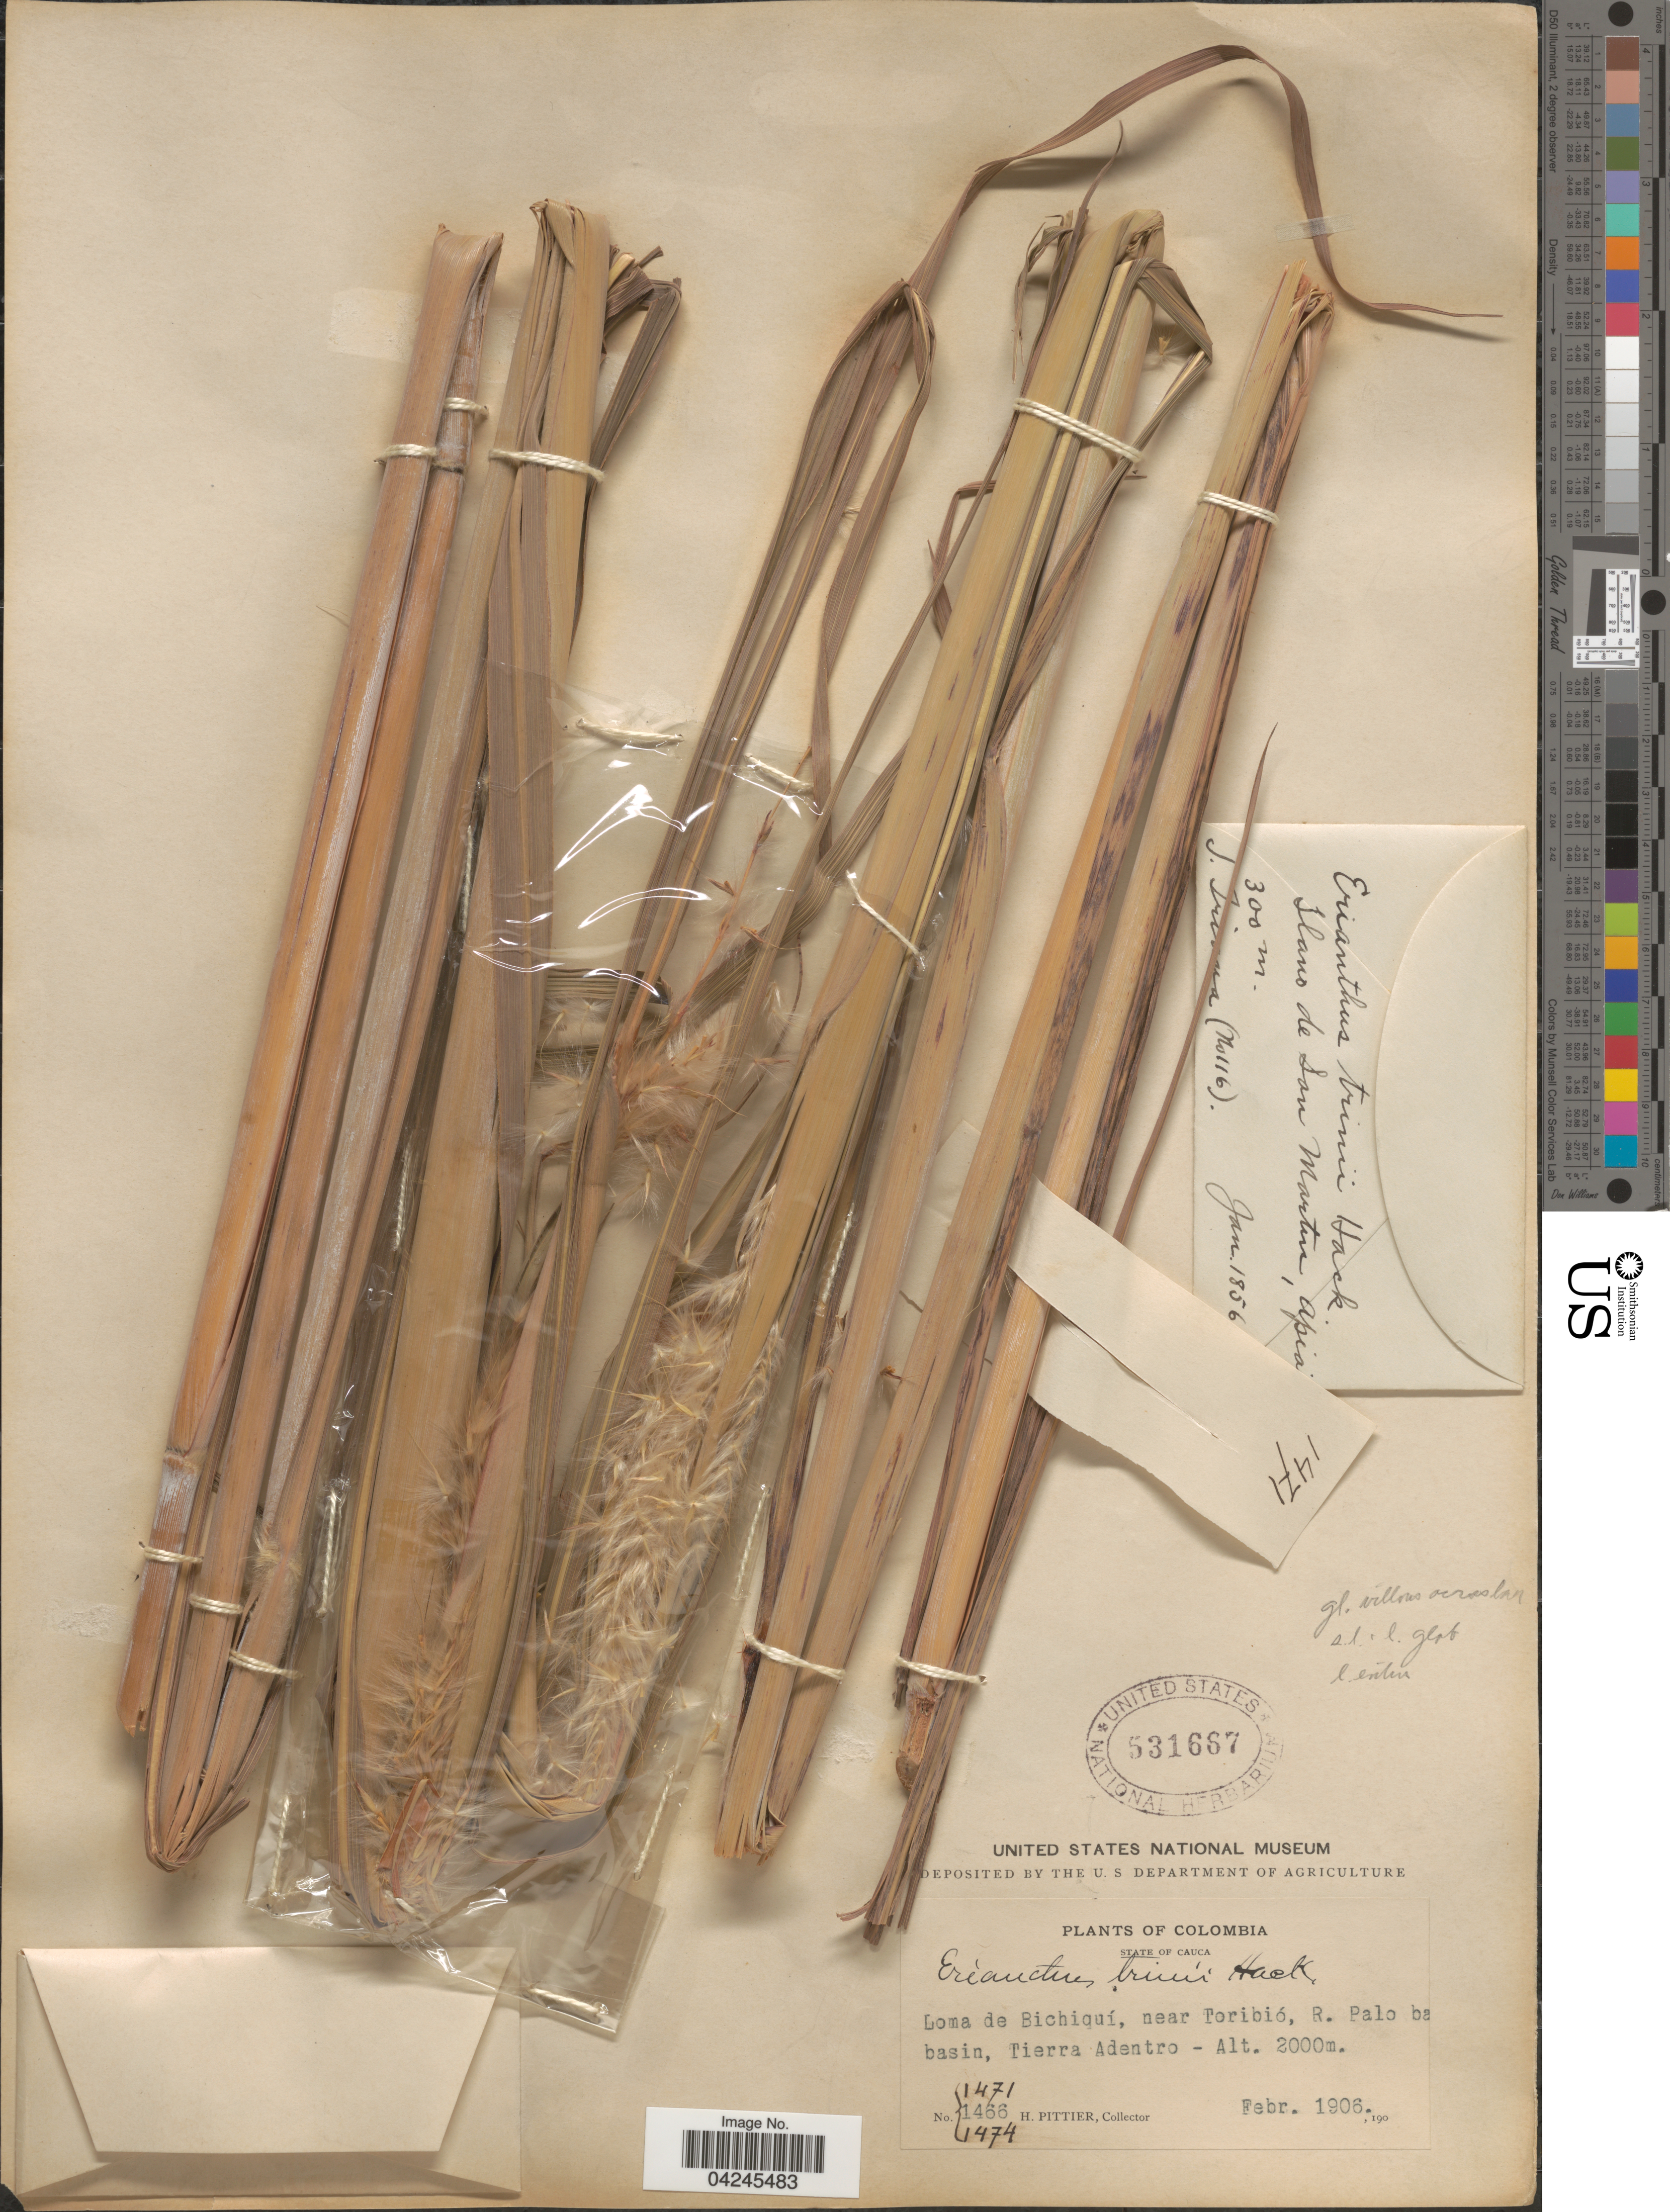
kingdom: Plantae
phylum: Tracheophyta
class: Liliopsida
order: Poales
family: Poaceae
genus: Erianthus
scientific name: Erianthus trinii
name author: Hack.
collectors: H. F. Pittier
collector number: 1471/1466/1474?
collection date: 1906-02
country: Colombia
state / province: Cauca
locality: Loma de Bichiquí, near Toribió, R. Palo basin, Tierra Adentro.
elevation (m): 2000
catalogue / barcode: US 531667